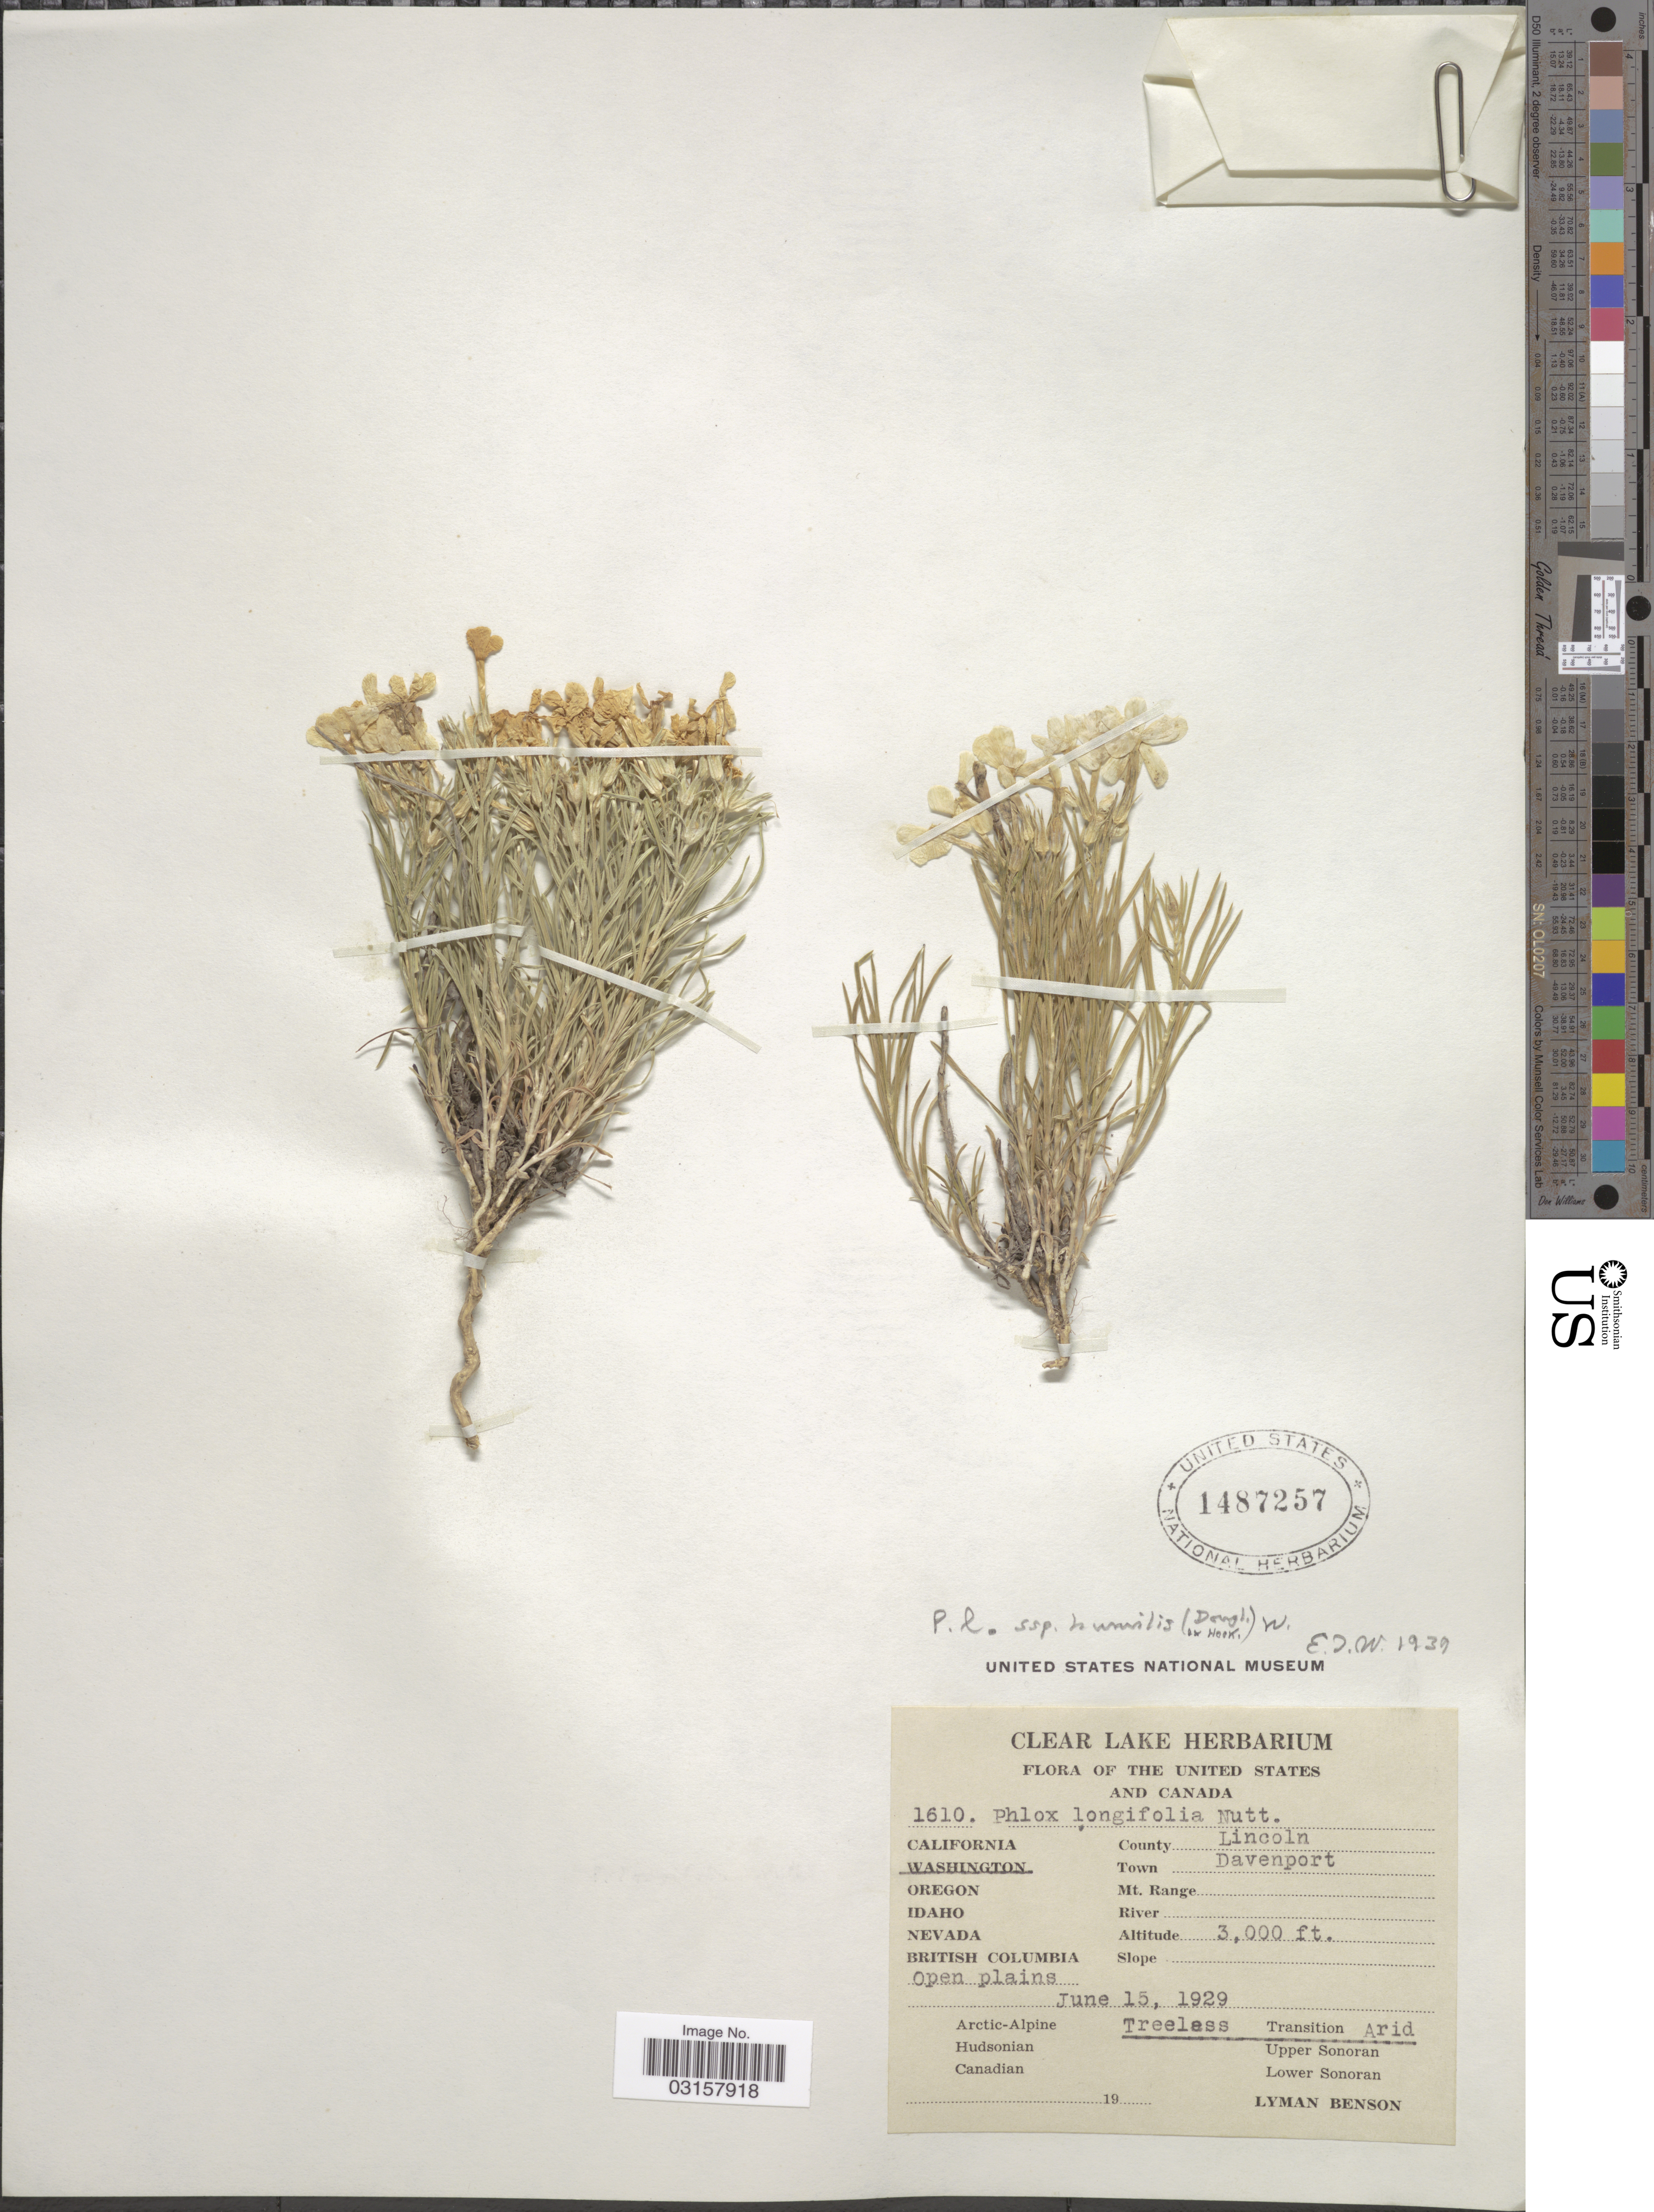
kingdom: Plantae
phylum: Tracheophyta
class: Magnoliopsida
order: Ericales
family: Polemoniaceae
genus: Phlox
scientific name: Phlox longifolia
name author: Nutt.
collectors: L. D. Benson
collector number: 1610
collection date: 1929-06-15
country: United States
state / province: Washington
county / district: Lincoln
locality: County Lincoln, Town Davenport.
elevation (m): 914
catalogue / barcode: US 1487257